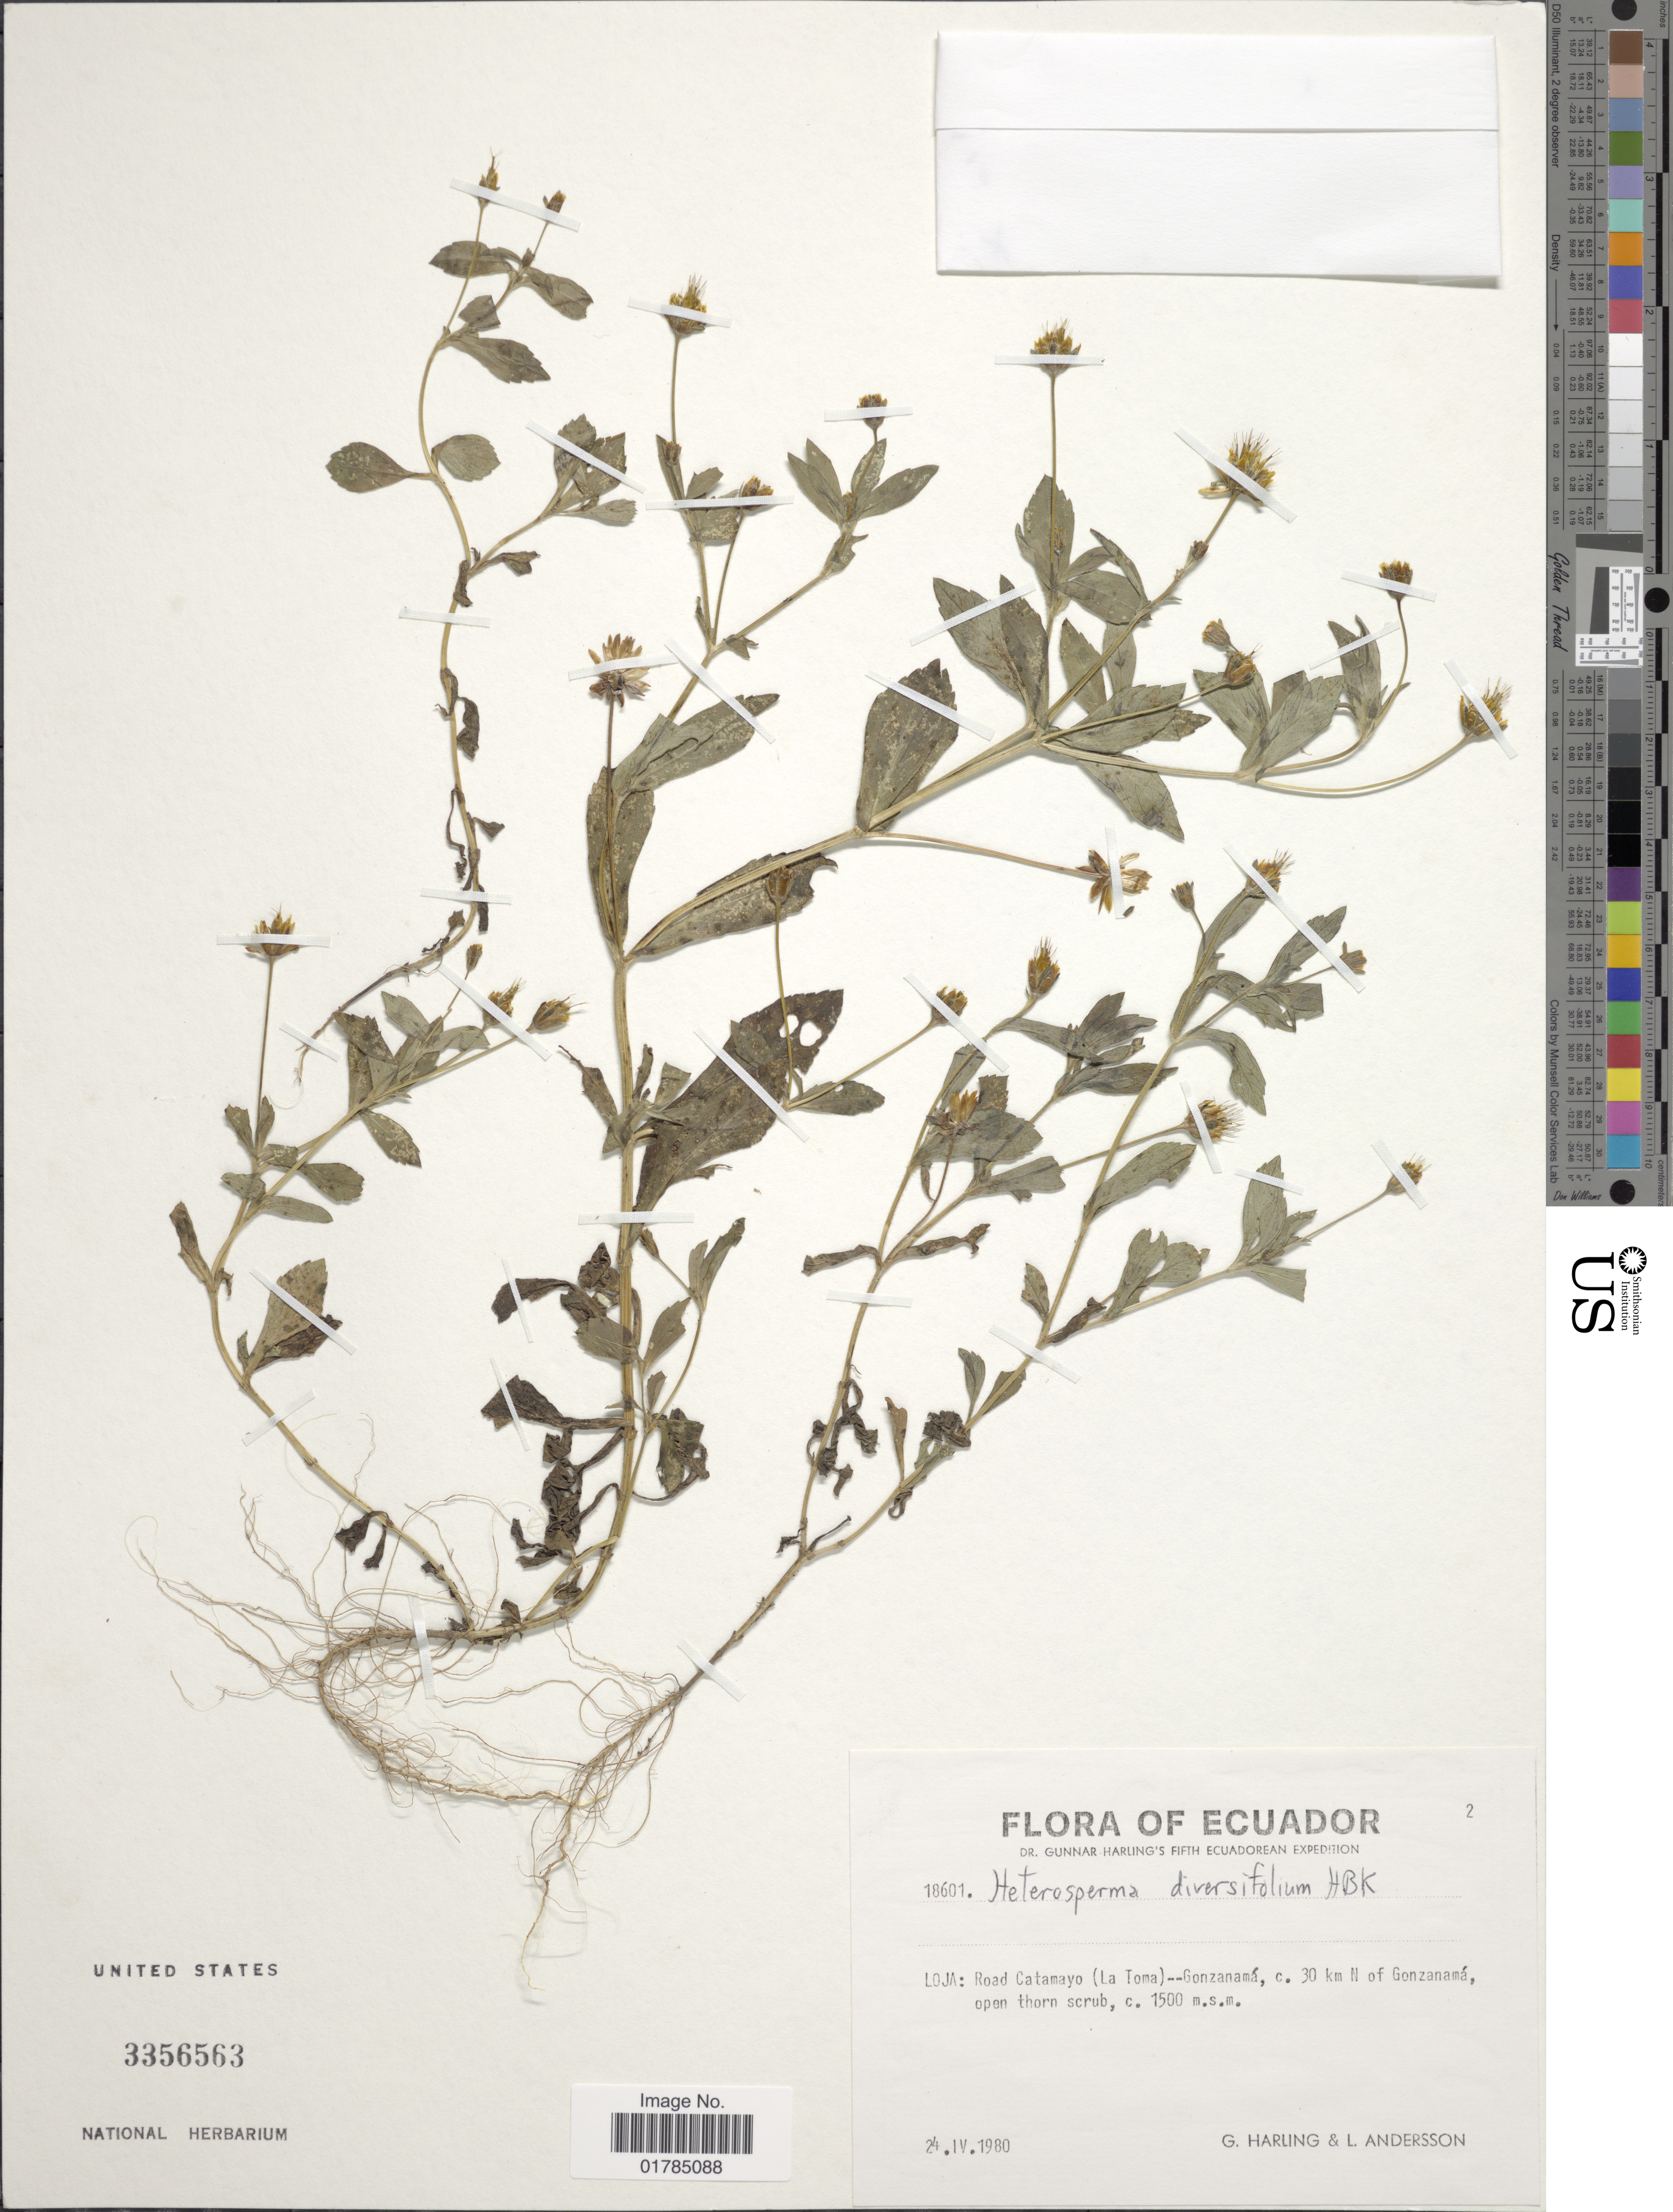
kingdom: Plantae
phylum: Tracheophyta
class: Magnoliopsida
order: Asterales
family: Asteraceae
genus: Heterosperma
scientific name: Heterosperma diversifolium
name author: Kunth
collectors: G. Harling & L. Andersson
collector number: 18601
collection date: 1980-04-24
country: Ecuador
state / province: Loja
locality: Road Catamayo (La Toma)-- Gonzanama, c. 30 km N of Gonzanama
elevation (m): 1500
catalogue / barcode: US 3356563